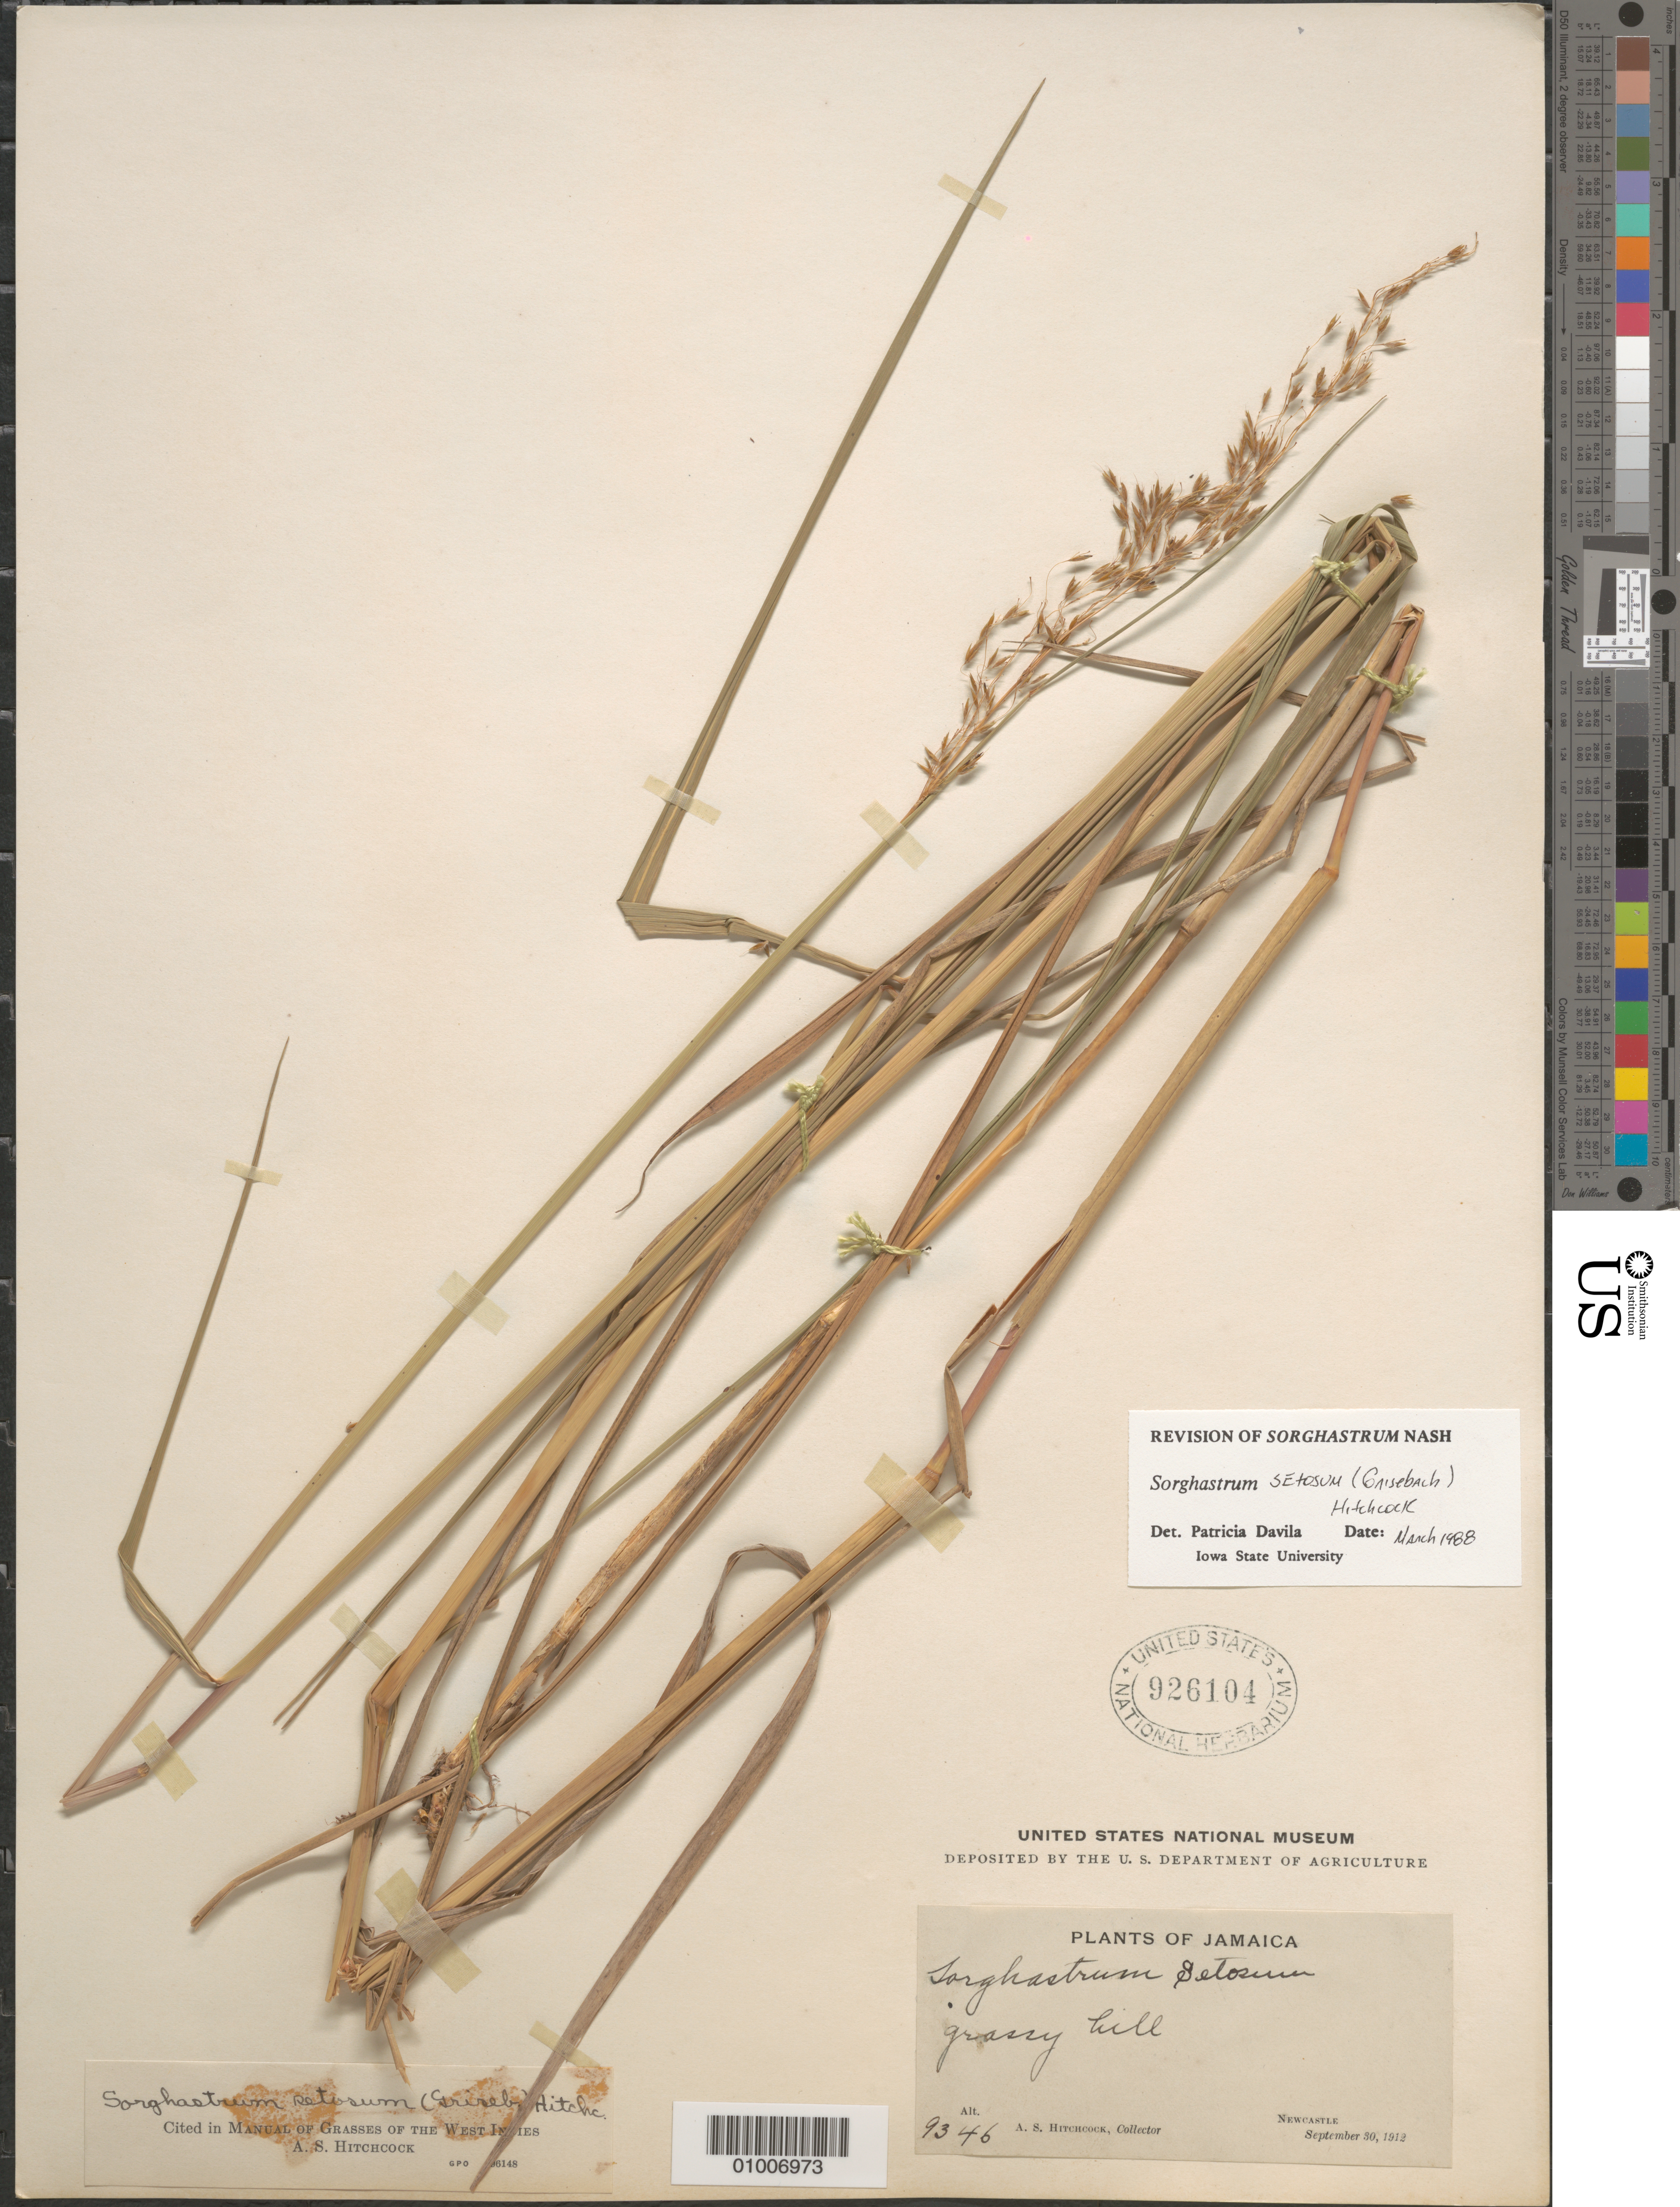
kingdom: Plantae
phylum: Tracheophyta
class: Liliopsida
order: Poales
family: Poaceae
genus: Sorghastrum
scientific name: Sorghastrum setosum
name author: (Griseb.) Hitchc.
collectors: A. S. Hitchcock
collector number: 9346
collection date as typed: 30 Sep 1912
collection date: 1912-09-30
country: Jamaica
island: Jamaica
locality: grassy hill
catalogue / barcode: US 926104